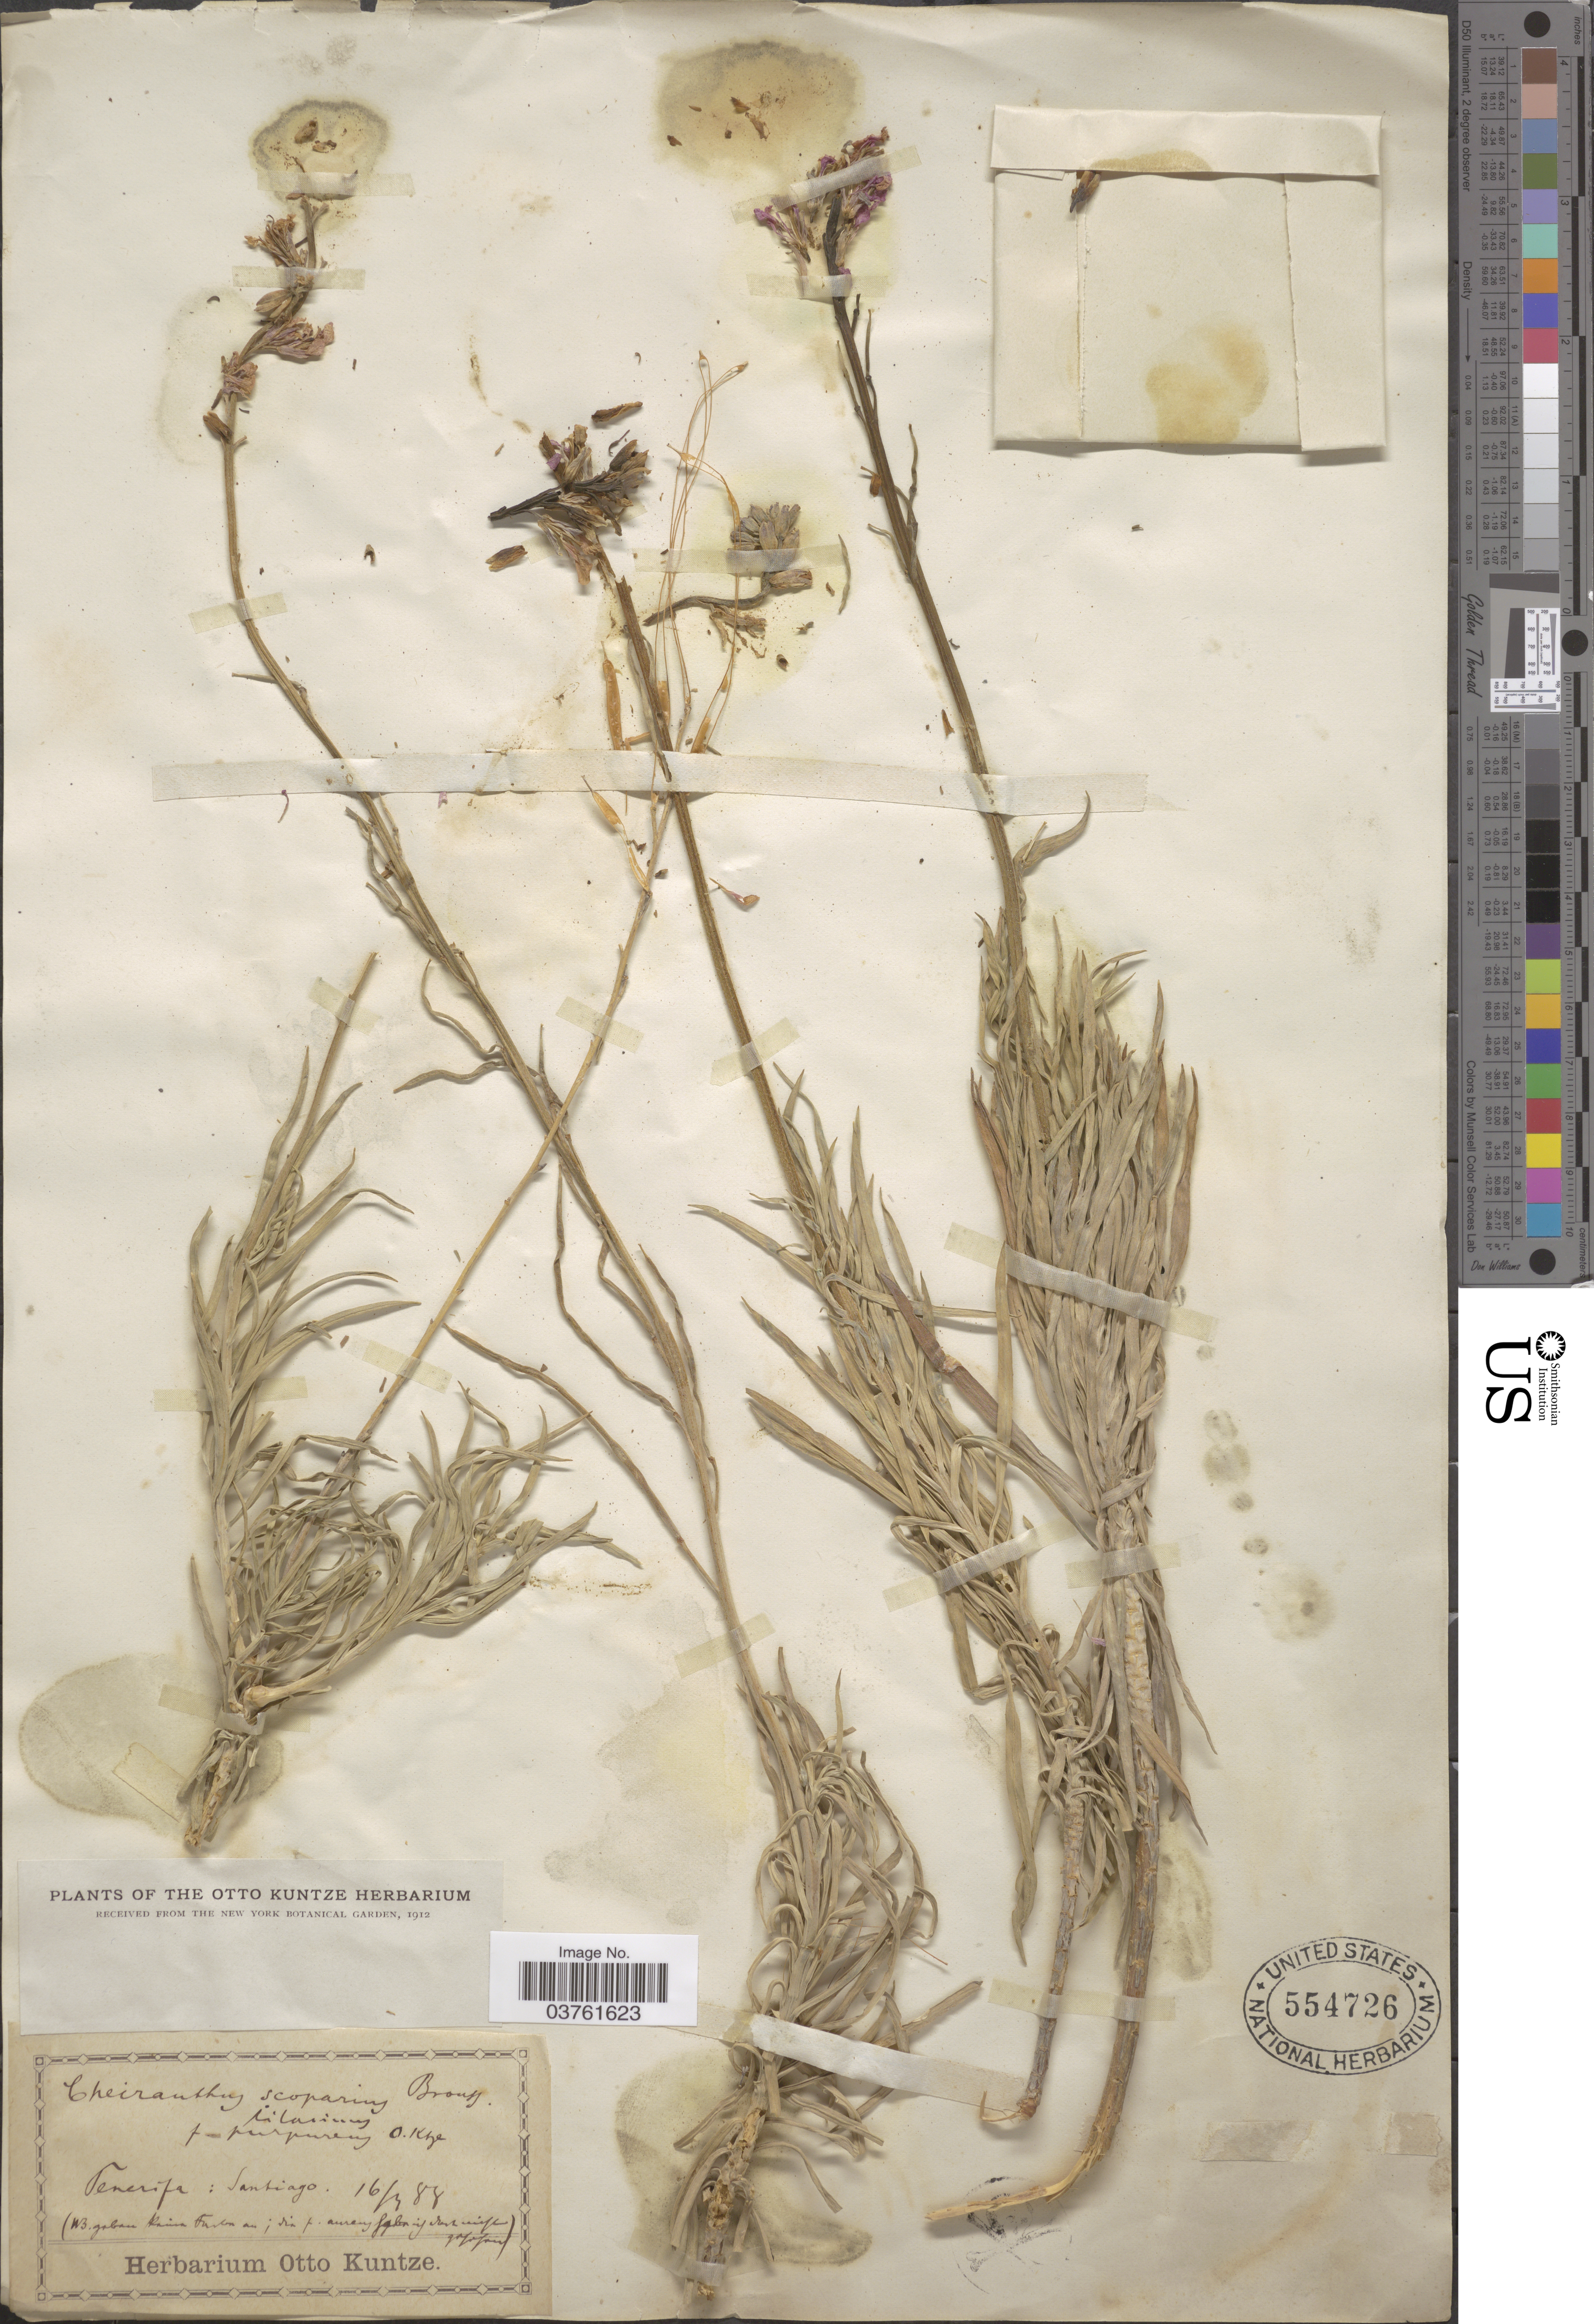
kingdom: Plantae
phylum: Tracheophyta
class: Magnoliopsida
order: Brassicales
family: Brassicaceae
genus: Erysimum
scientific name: Erysimum scoparium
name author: Wettst.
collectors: ex herb. Otto Kuntze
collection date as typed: Transcribed d/m/y: 16/4/88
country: Spain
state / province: Canarias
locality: Tenerifa: Santiago.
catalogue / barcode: US 554726